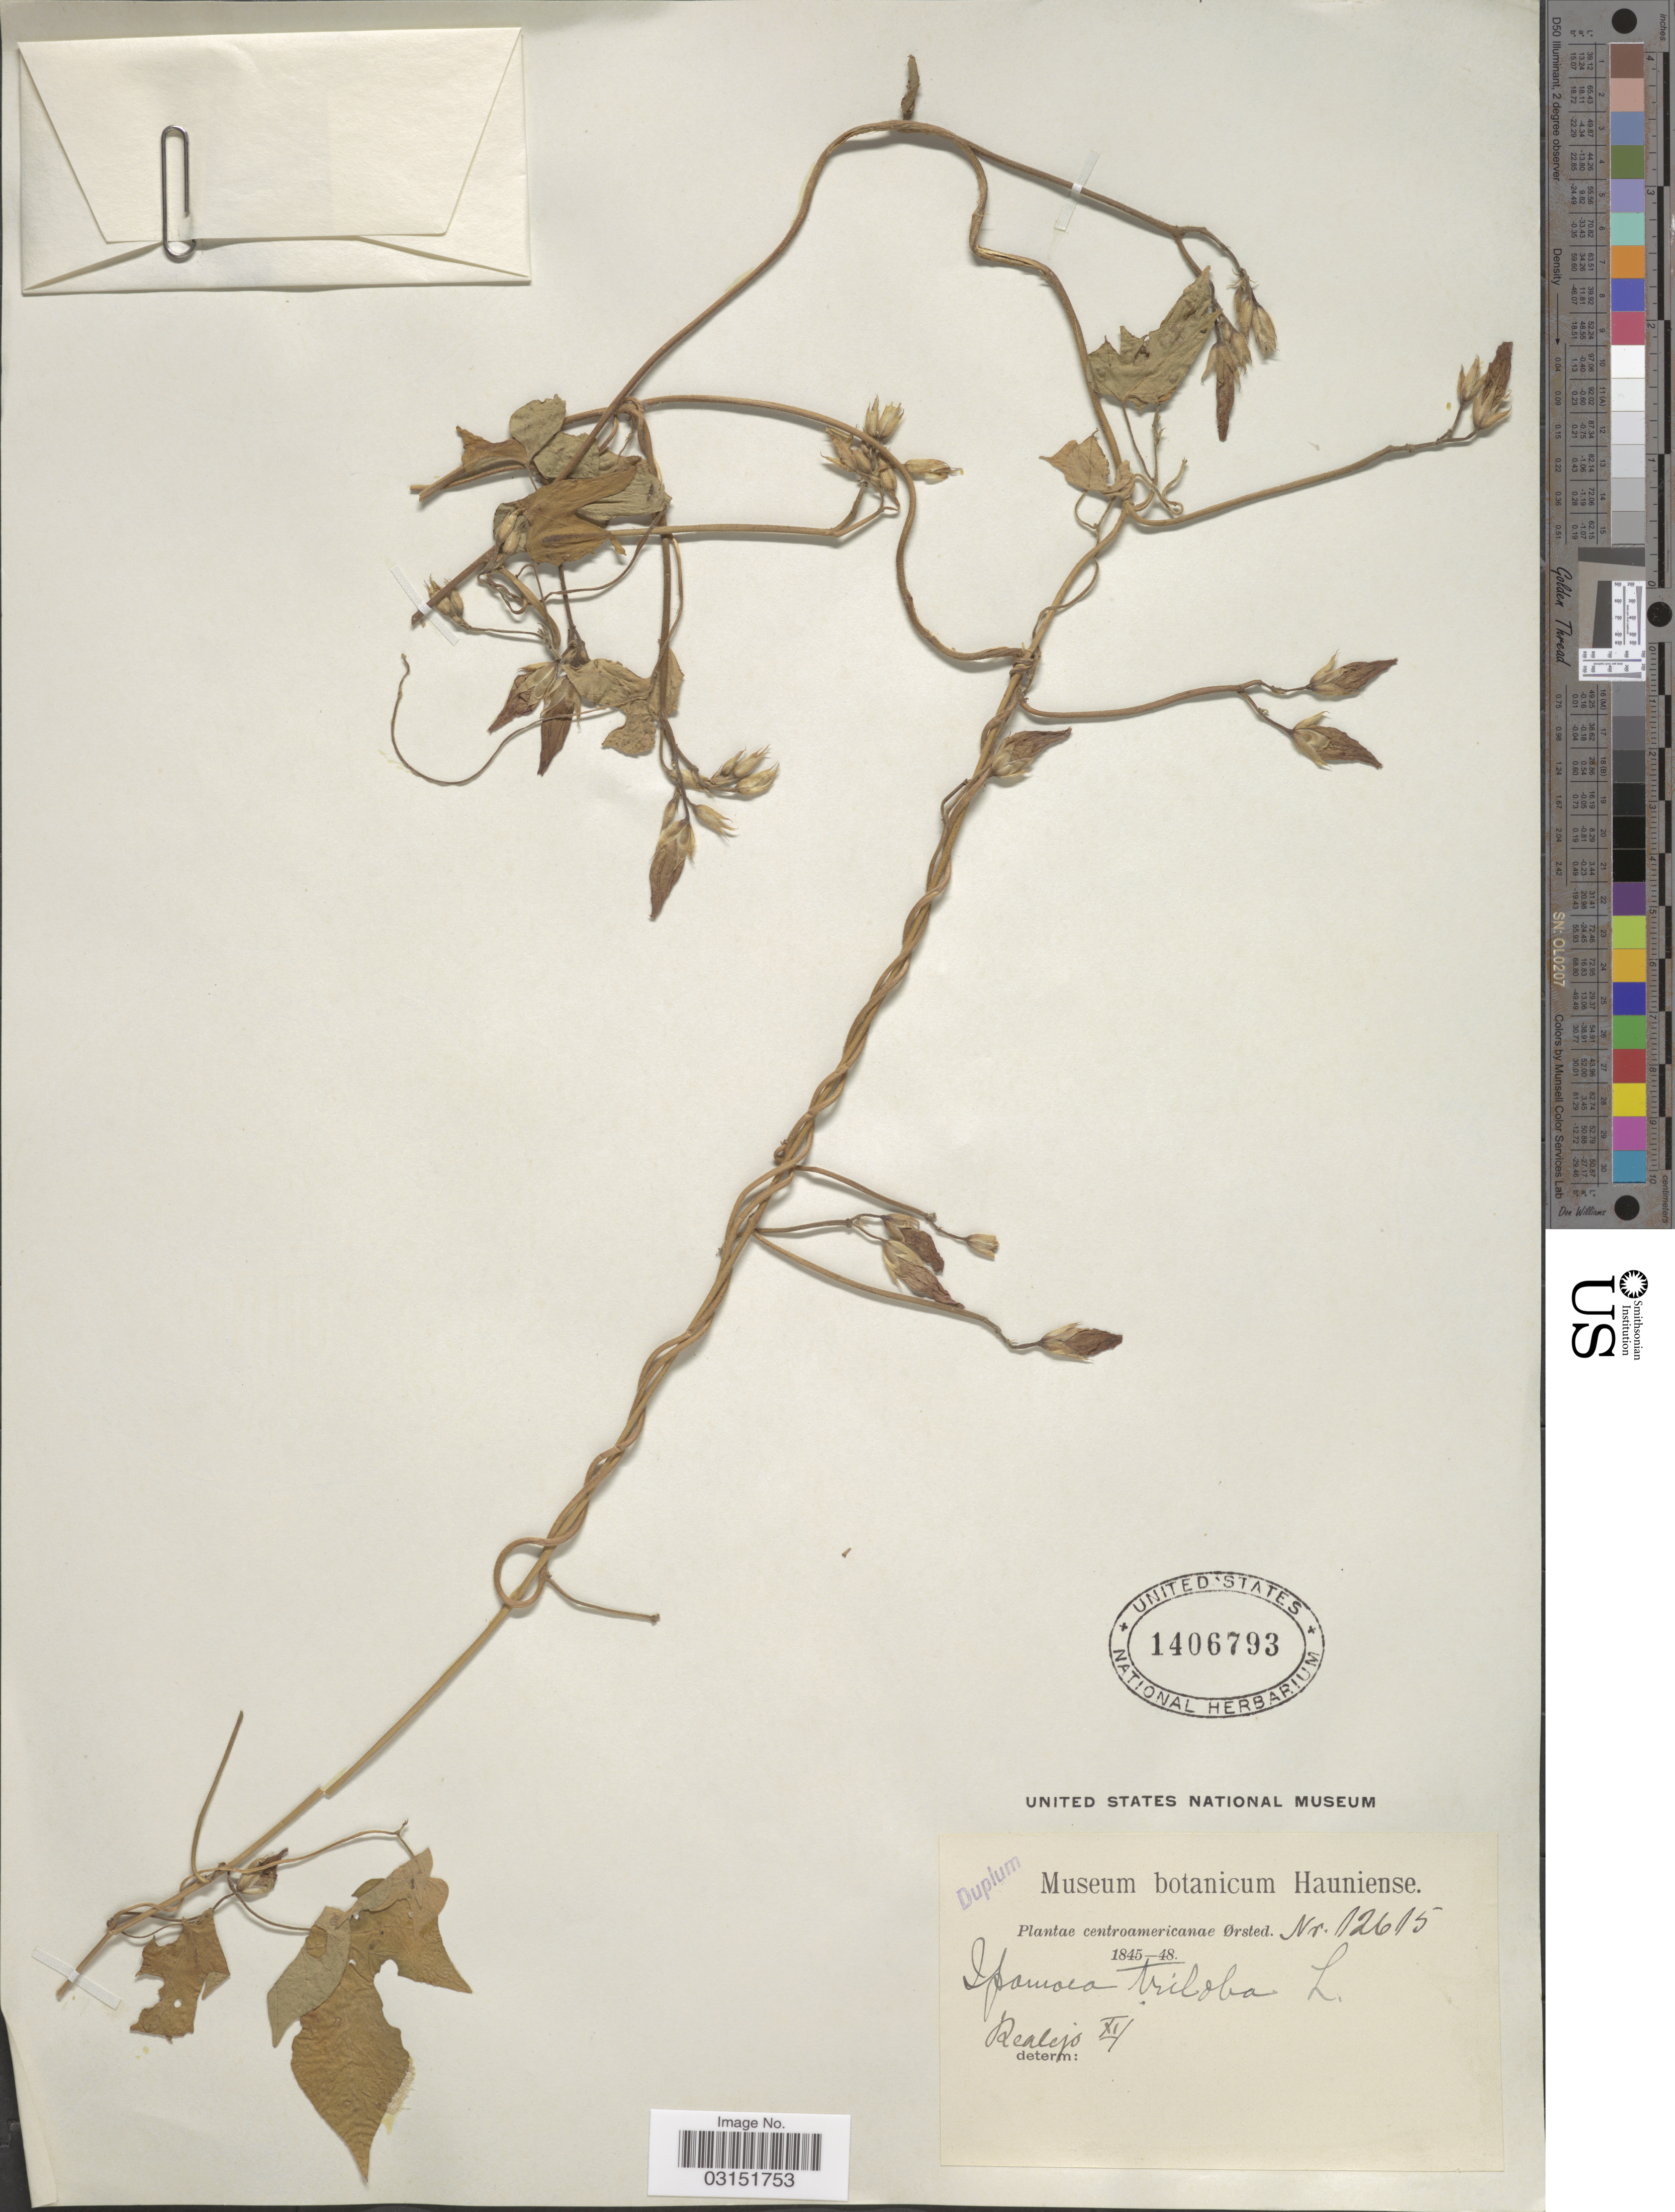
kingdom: Plantae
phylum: Tracheophyta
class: Magnoliopsida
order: Solanales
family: Convolvulaceae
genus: Ipomoea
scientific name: Ipomoea triloba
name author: L.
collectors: Ørsted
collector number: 12615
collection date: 1845-11/1848-11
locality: Centroamericanae. Realejo.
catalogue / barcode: US 1406793